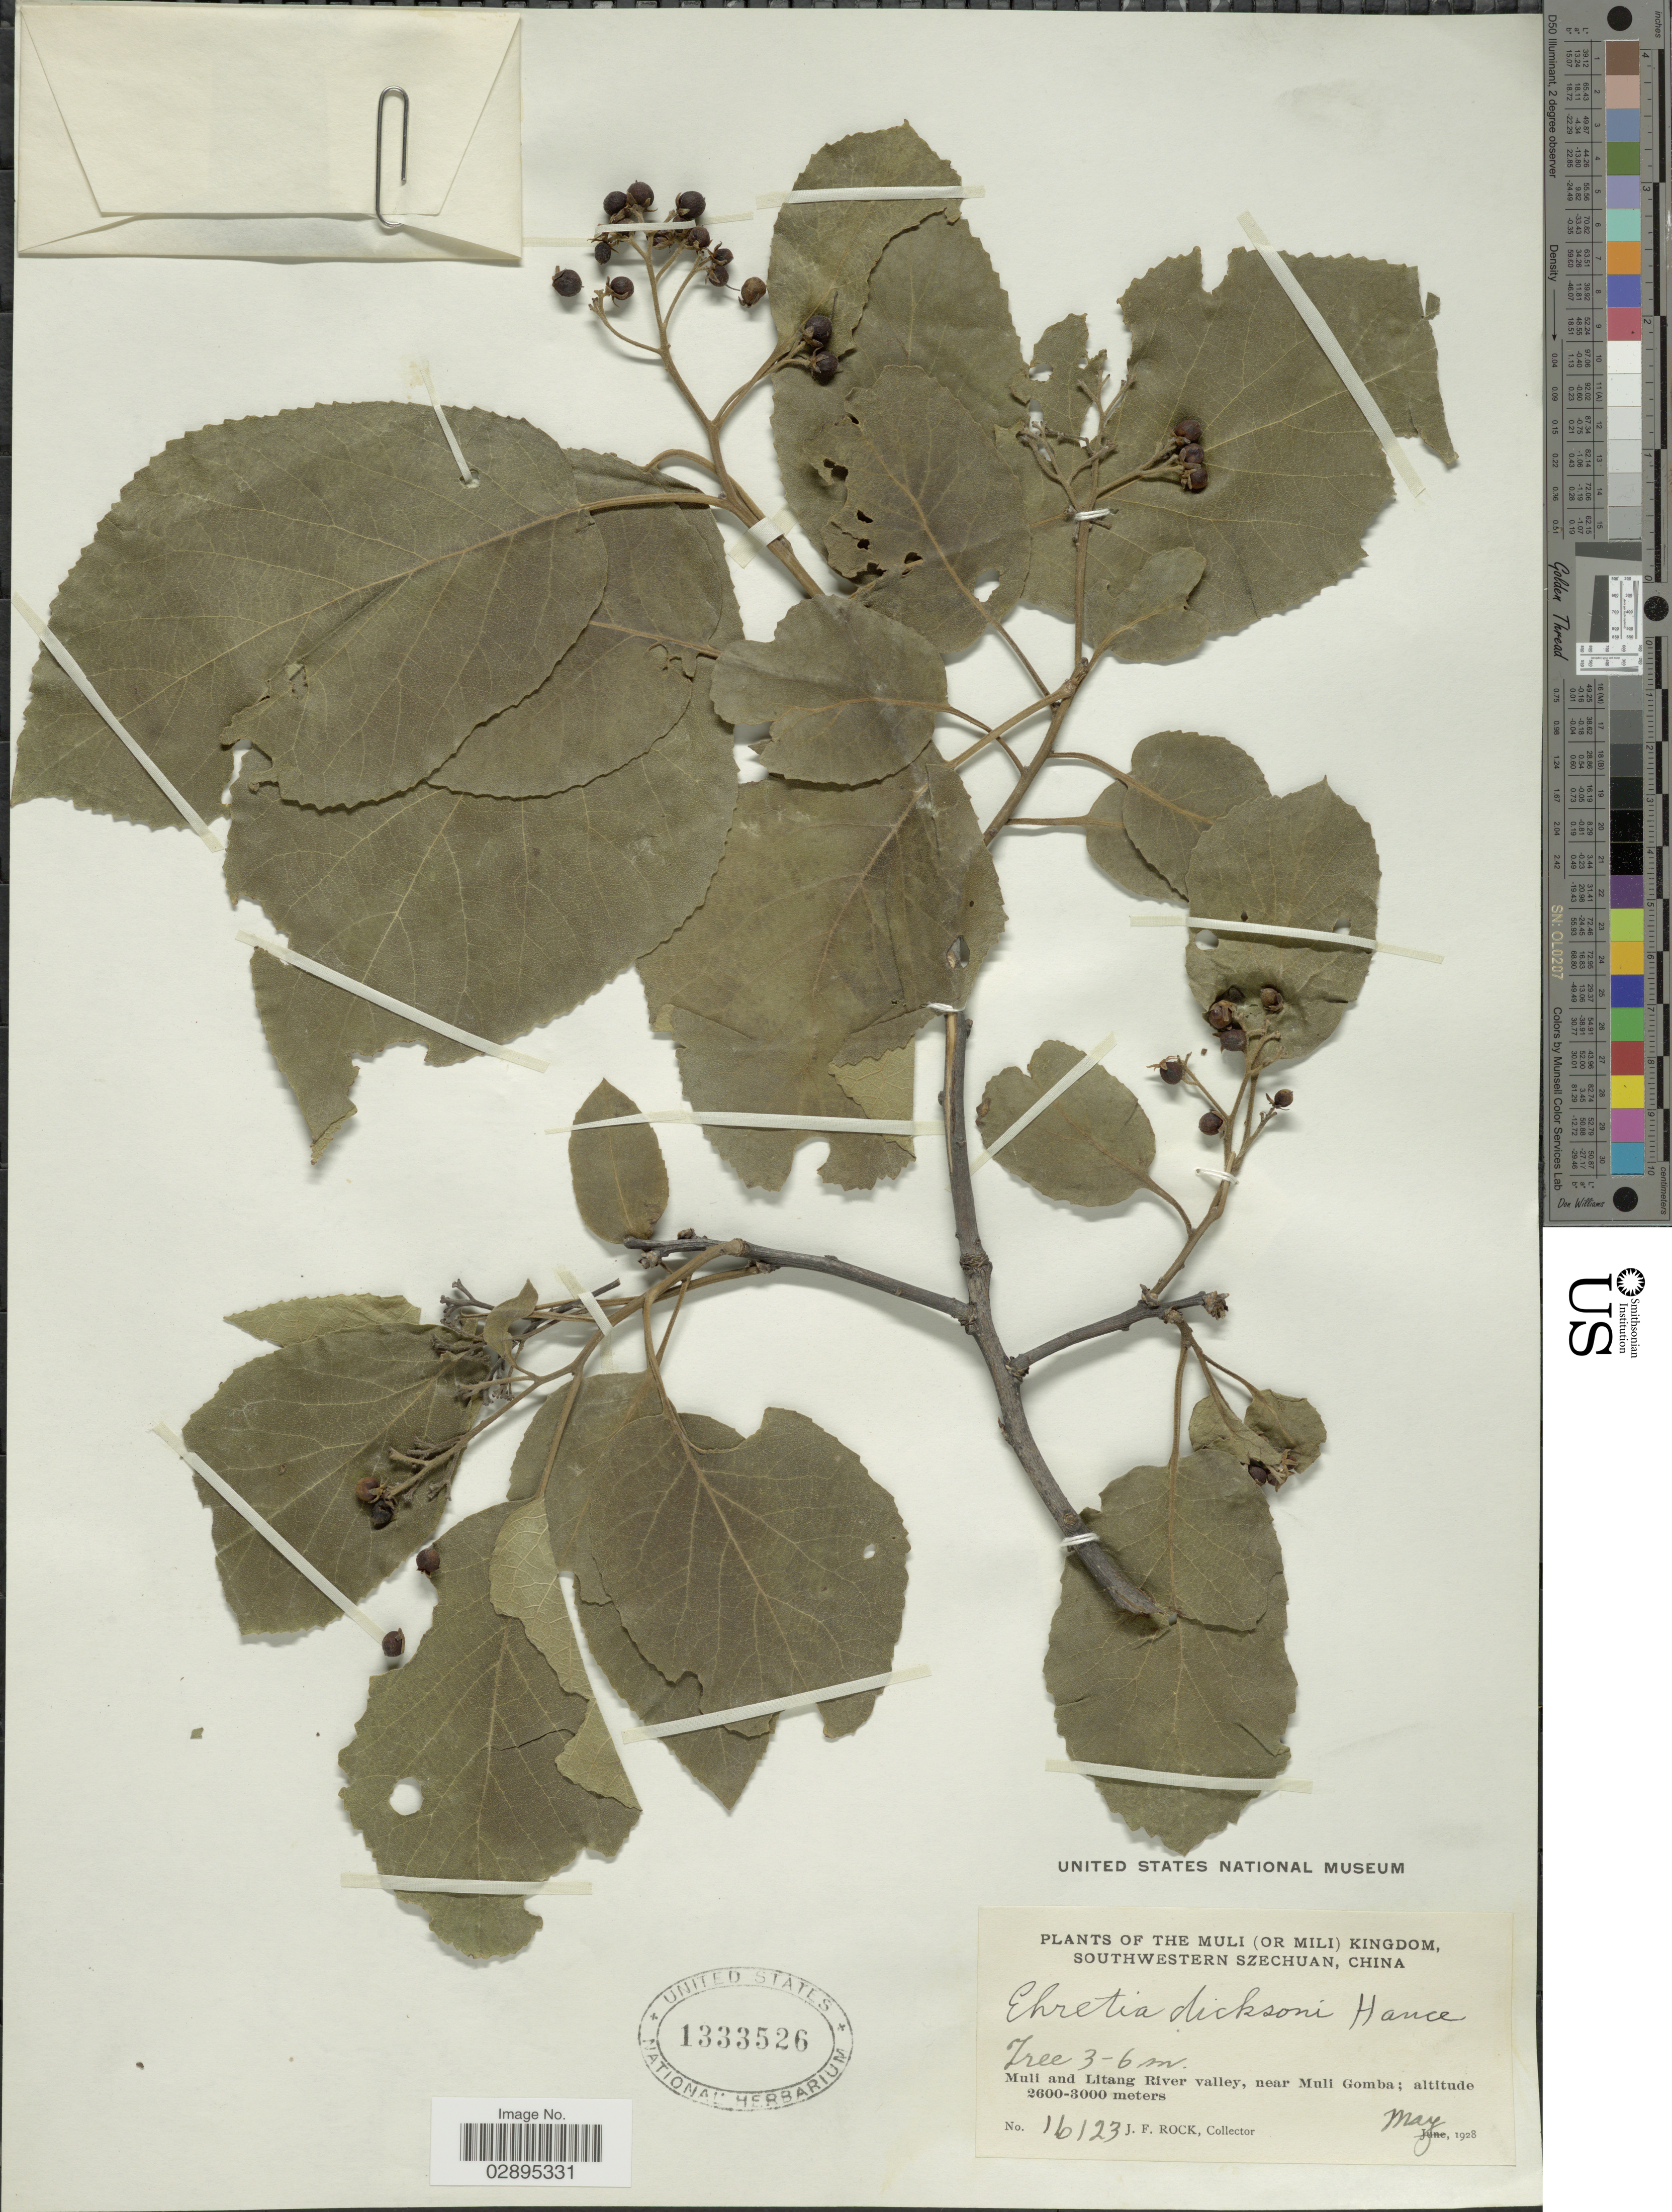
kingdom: Plantae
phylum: Tracheophyta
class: Magnoliopsida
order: Boraginales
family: Ehretiaceae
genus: Ehretia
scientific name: Ehretia dicksonii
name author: Hance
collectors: J. Rock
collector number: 16123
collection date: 1928-05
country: China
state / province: Sichuan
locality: Muli (or Mili) Kingdom, Southwestern Szechuan. Muli and Litang River valley, near Muli Gomba.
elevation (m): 2600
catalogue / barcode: US 1333526